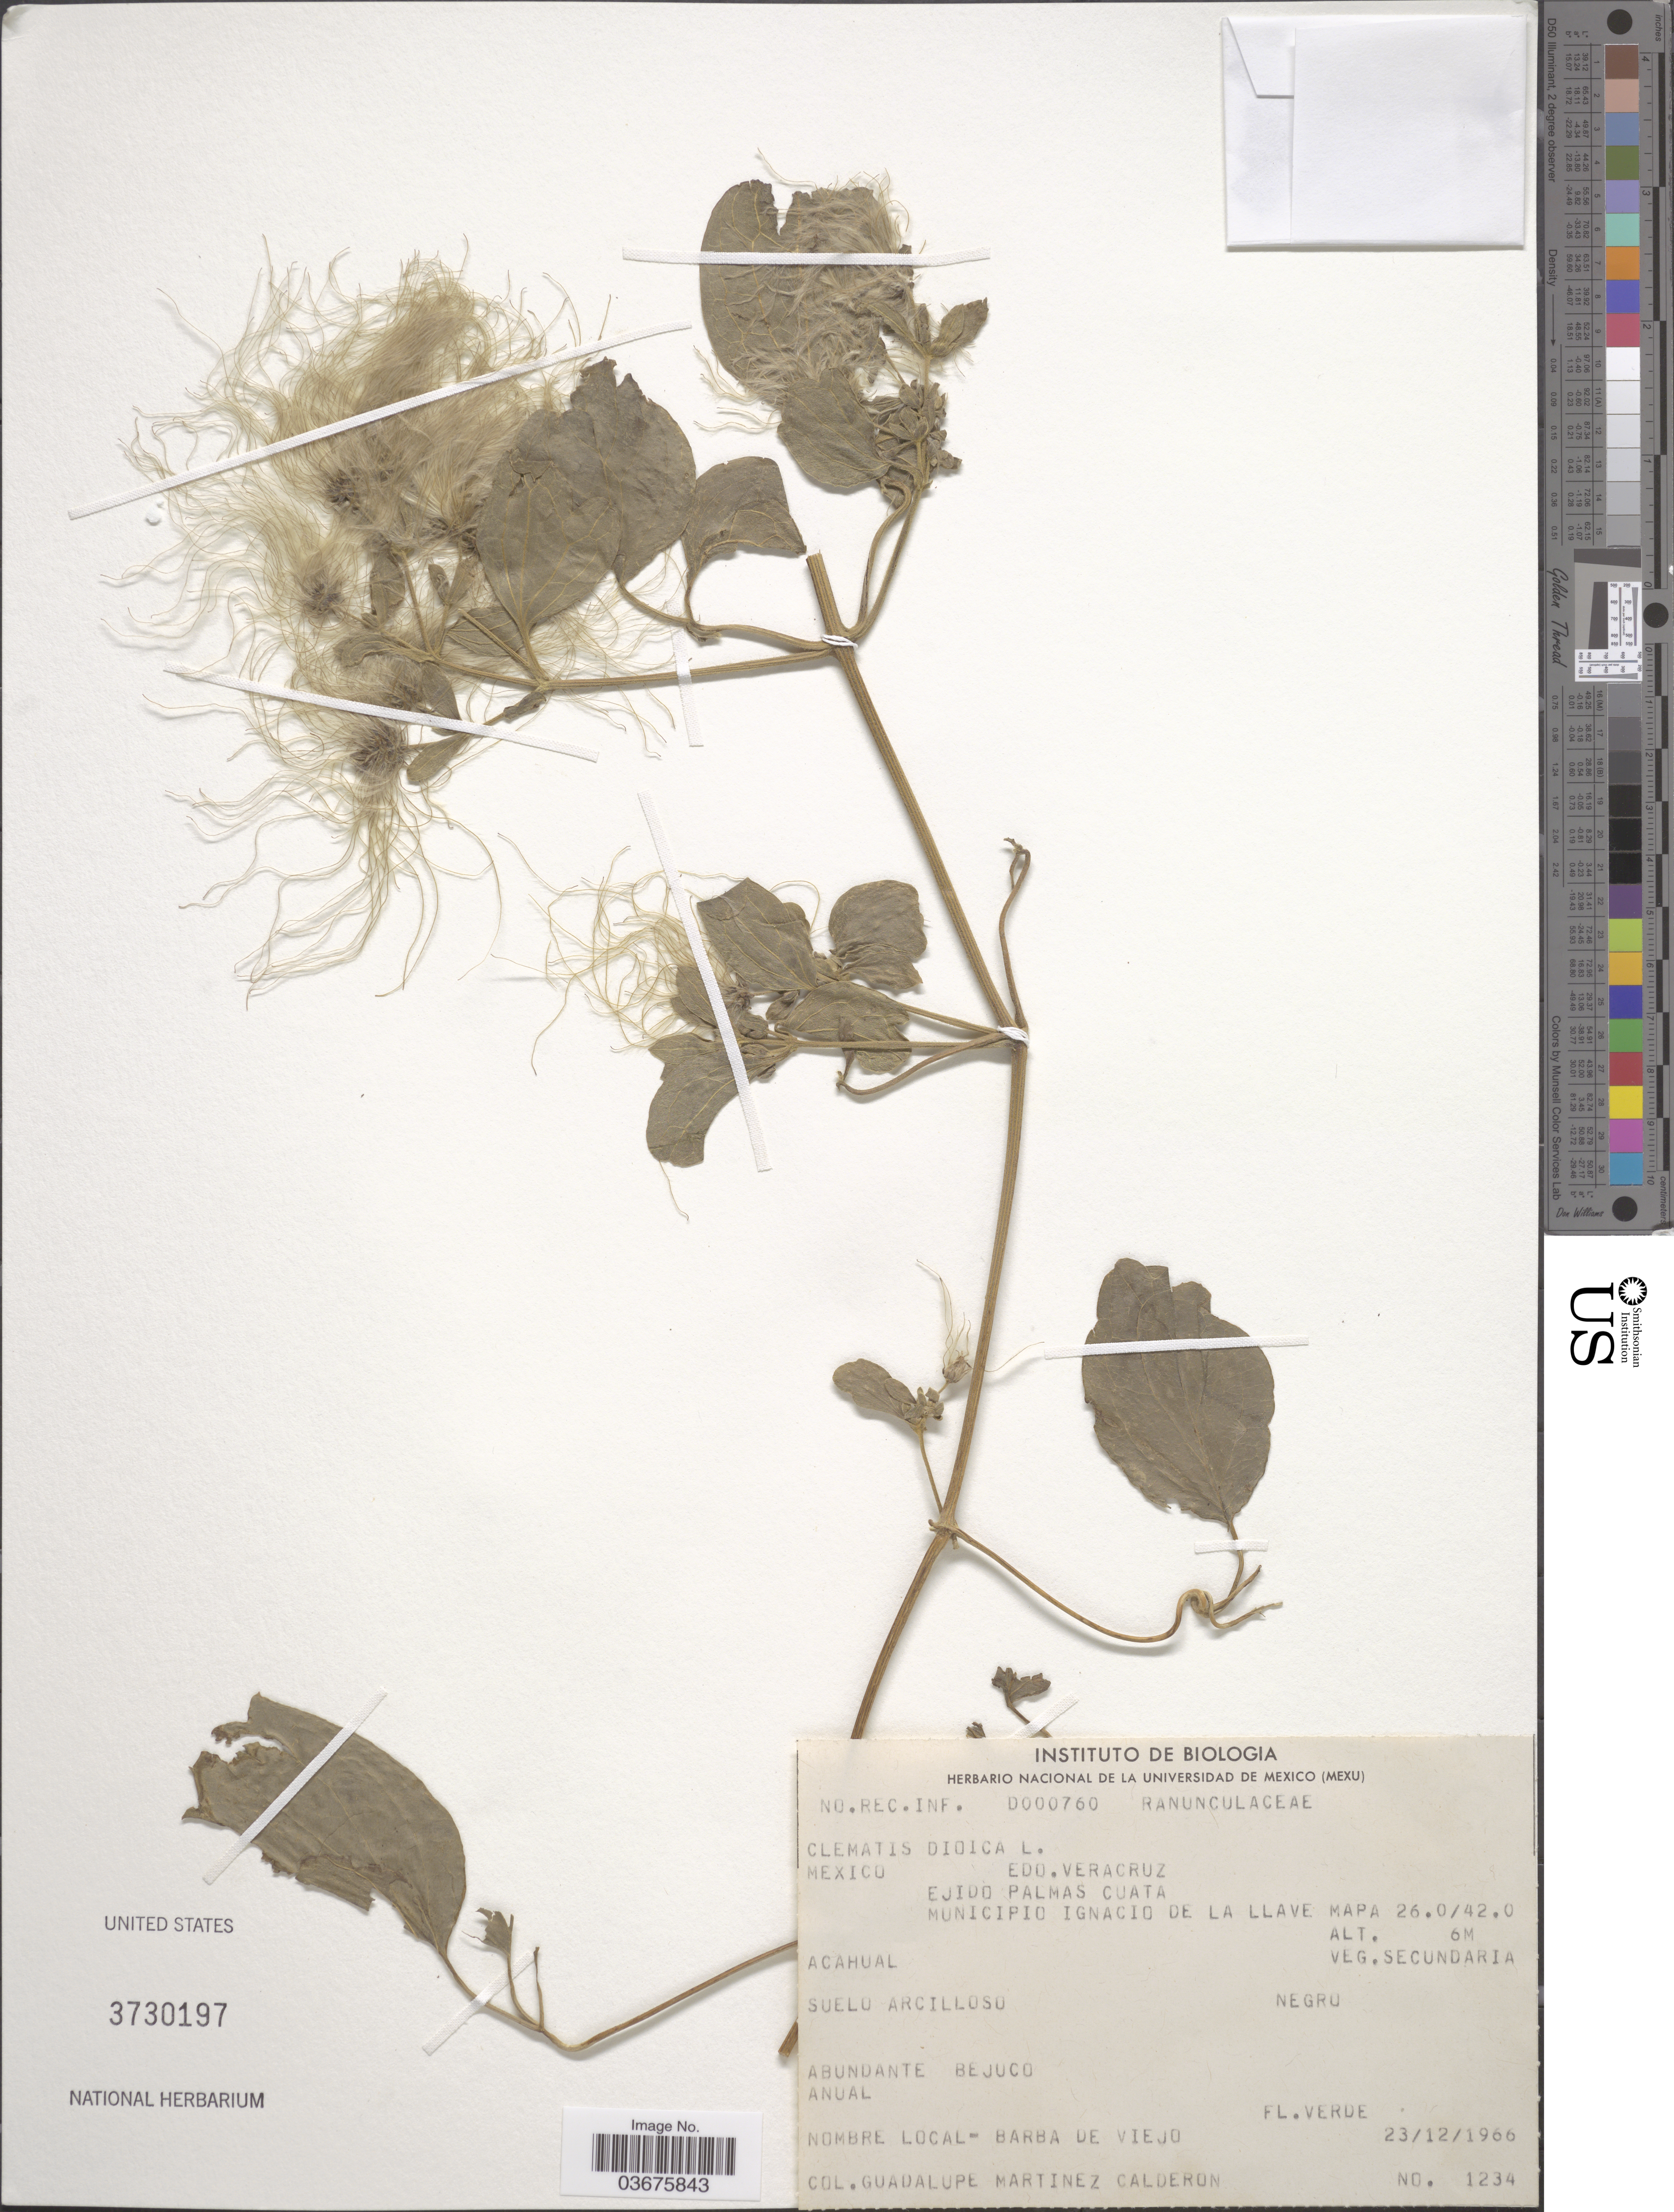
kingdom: Plantae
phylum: Tracheophyta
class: Magnoliopsida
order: Ranunculales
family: Ranunculaceae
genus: Clematis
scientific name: Clematis dioica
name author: L.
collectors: G. Martinez-C.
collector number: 1234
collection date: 1966-12-23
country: Mexico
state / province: Veracruz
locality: Edo. Veracruz. Ejido palmas cuata. Municipio Ignacio de La Llave Mapa 26.0/42.0.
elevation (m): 6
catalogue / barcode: US 3730197